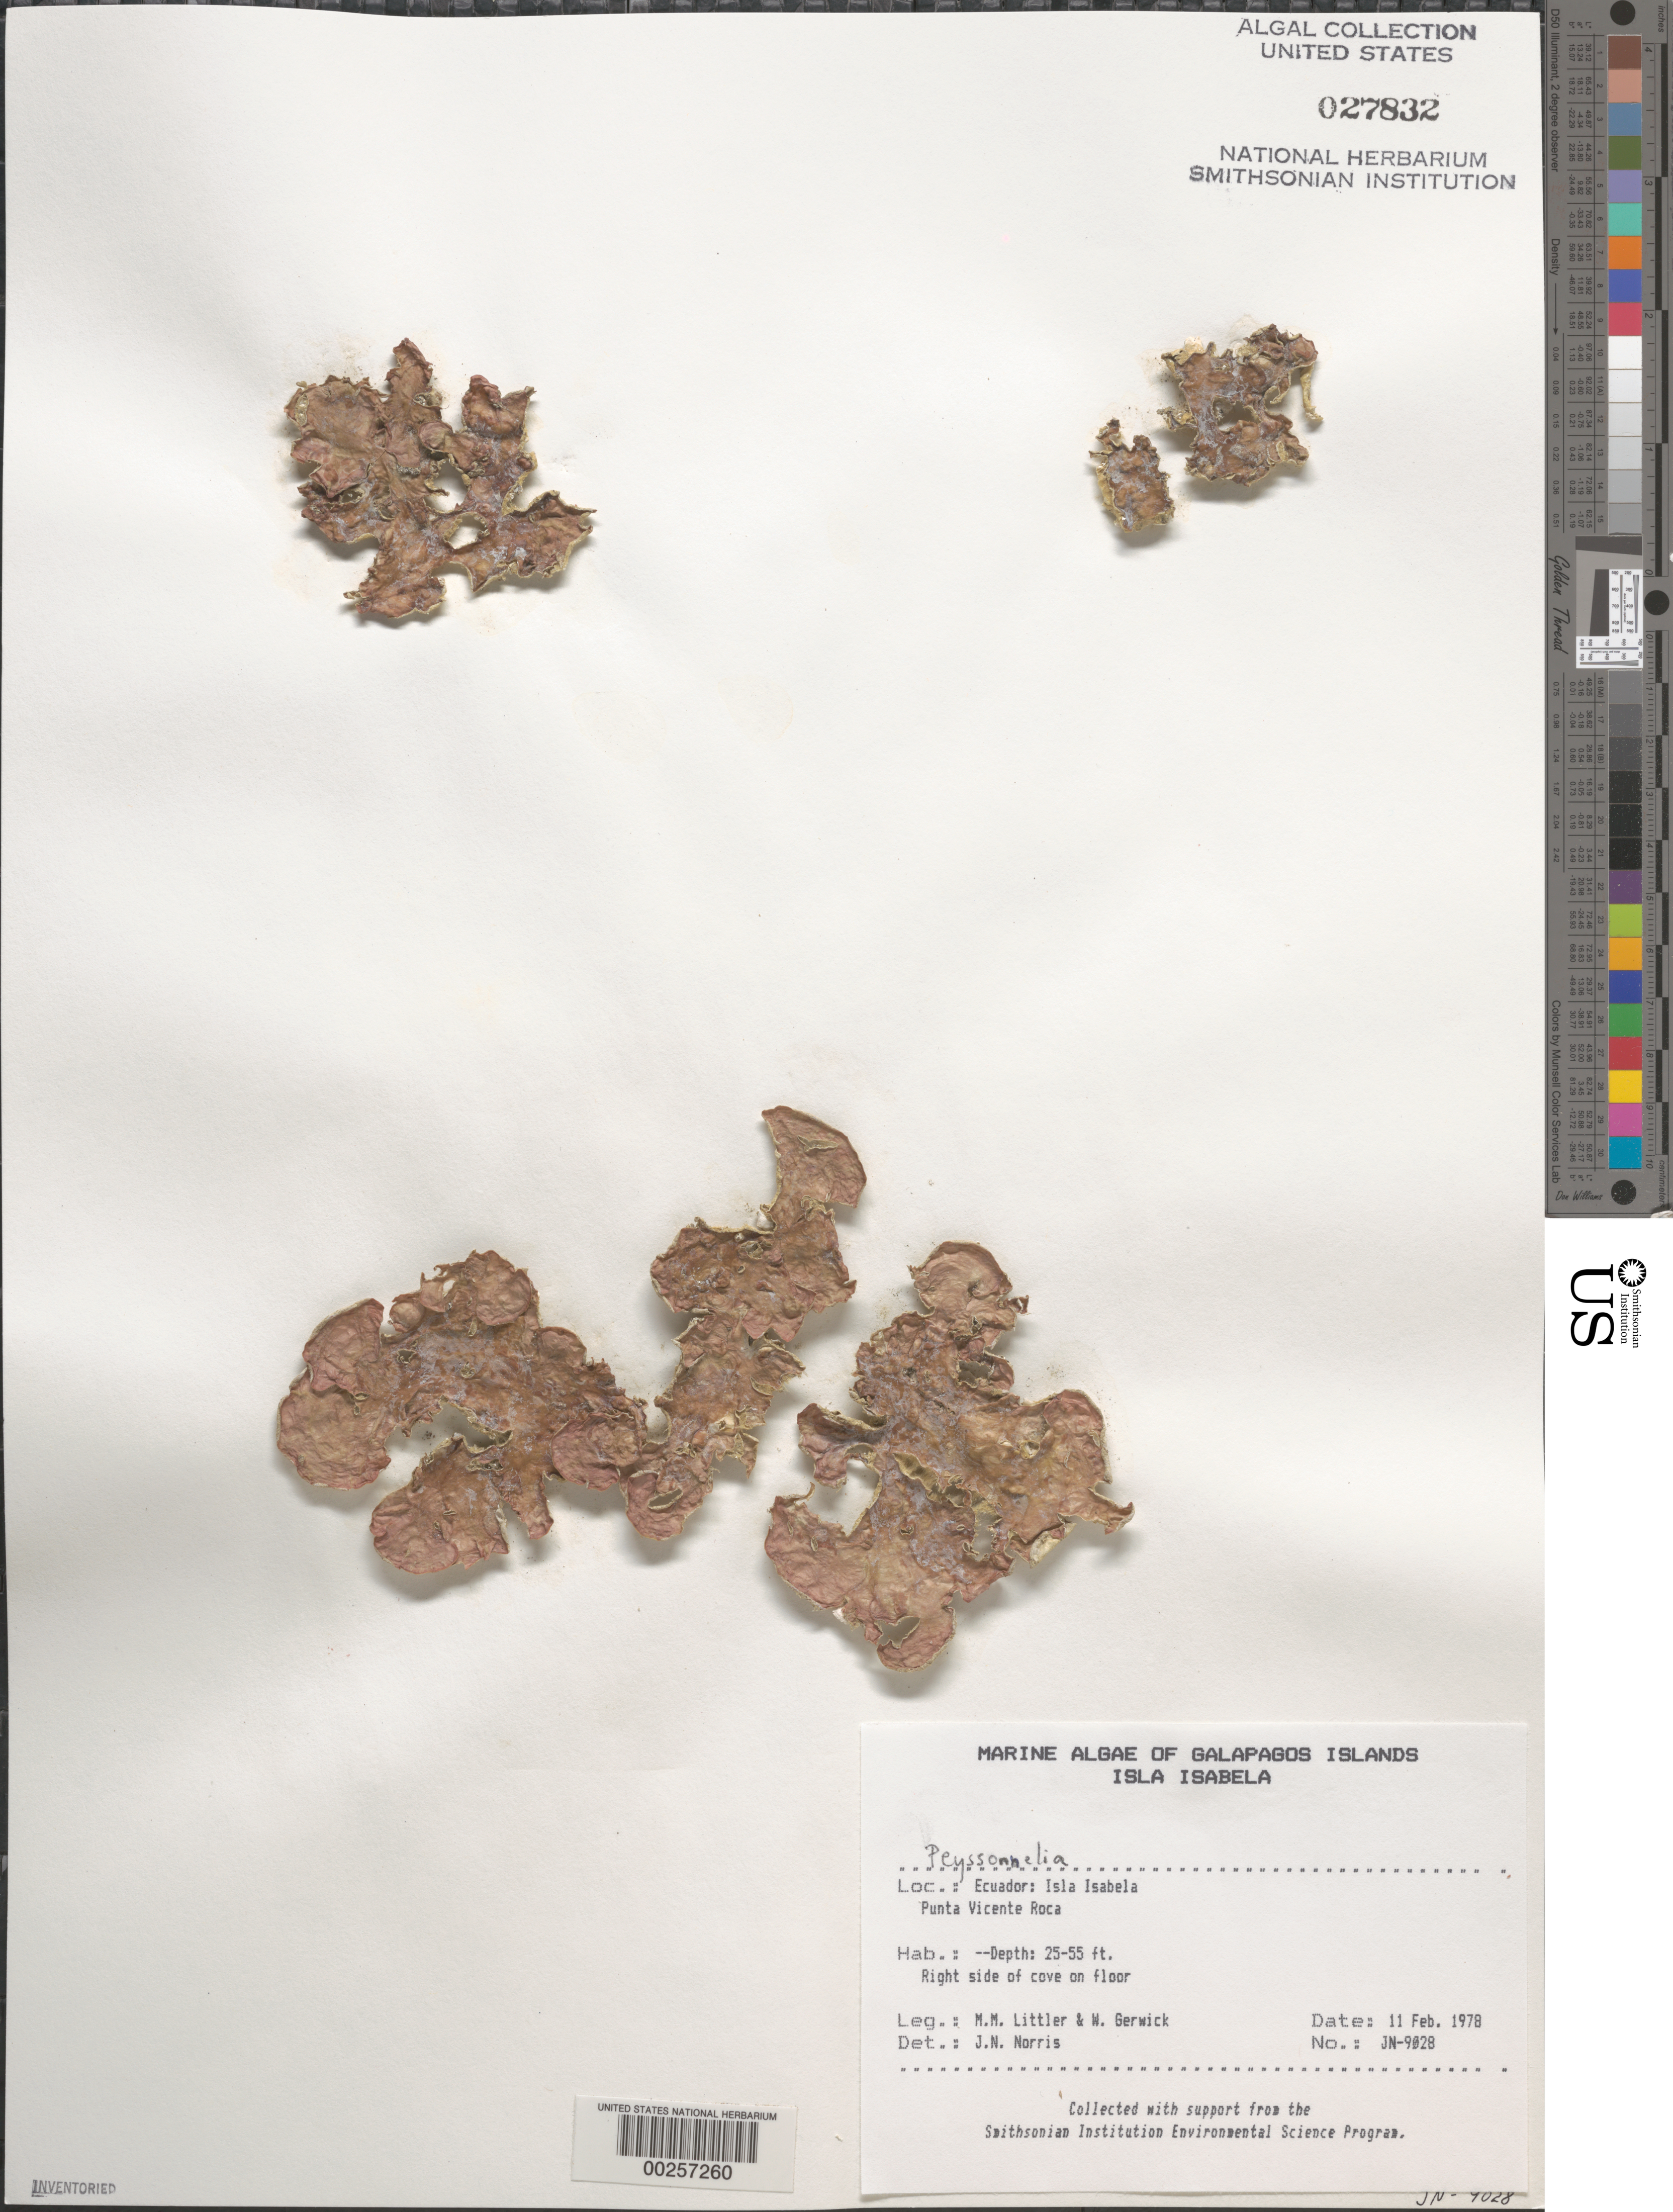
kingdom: Plantae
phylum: Rhodophyta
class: Florideophyceae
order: Peyssonneliales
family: Peyssonneliaceae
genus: Peyssonnelia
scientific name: Peyssonnelia sp.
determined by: Norris, James N.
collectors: M. M. Littler & W. Gerwick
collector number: Jn-9028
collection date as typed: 11 Feb 1978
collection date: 1978-02-11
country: Ecuador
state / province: Colón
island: Isabela [Albemarle]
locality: Punta Vicente Roca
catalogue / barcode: US 27832